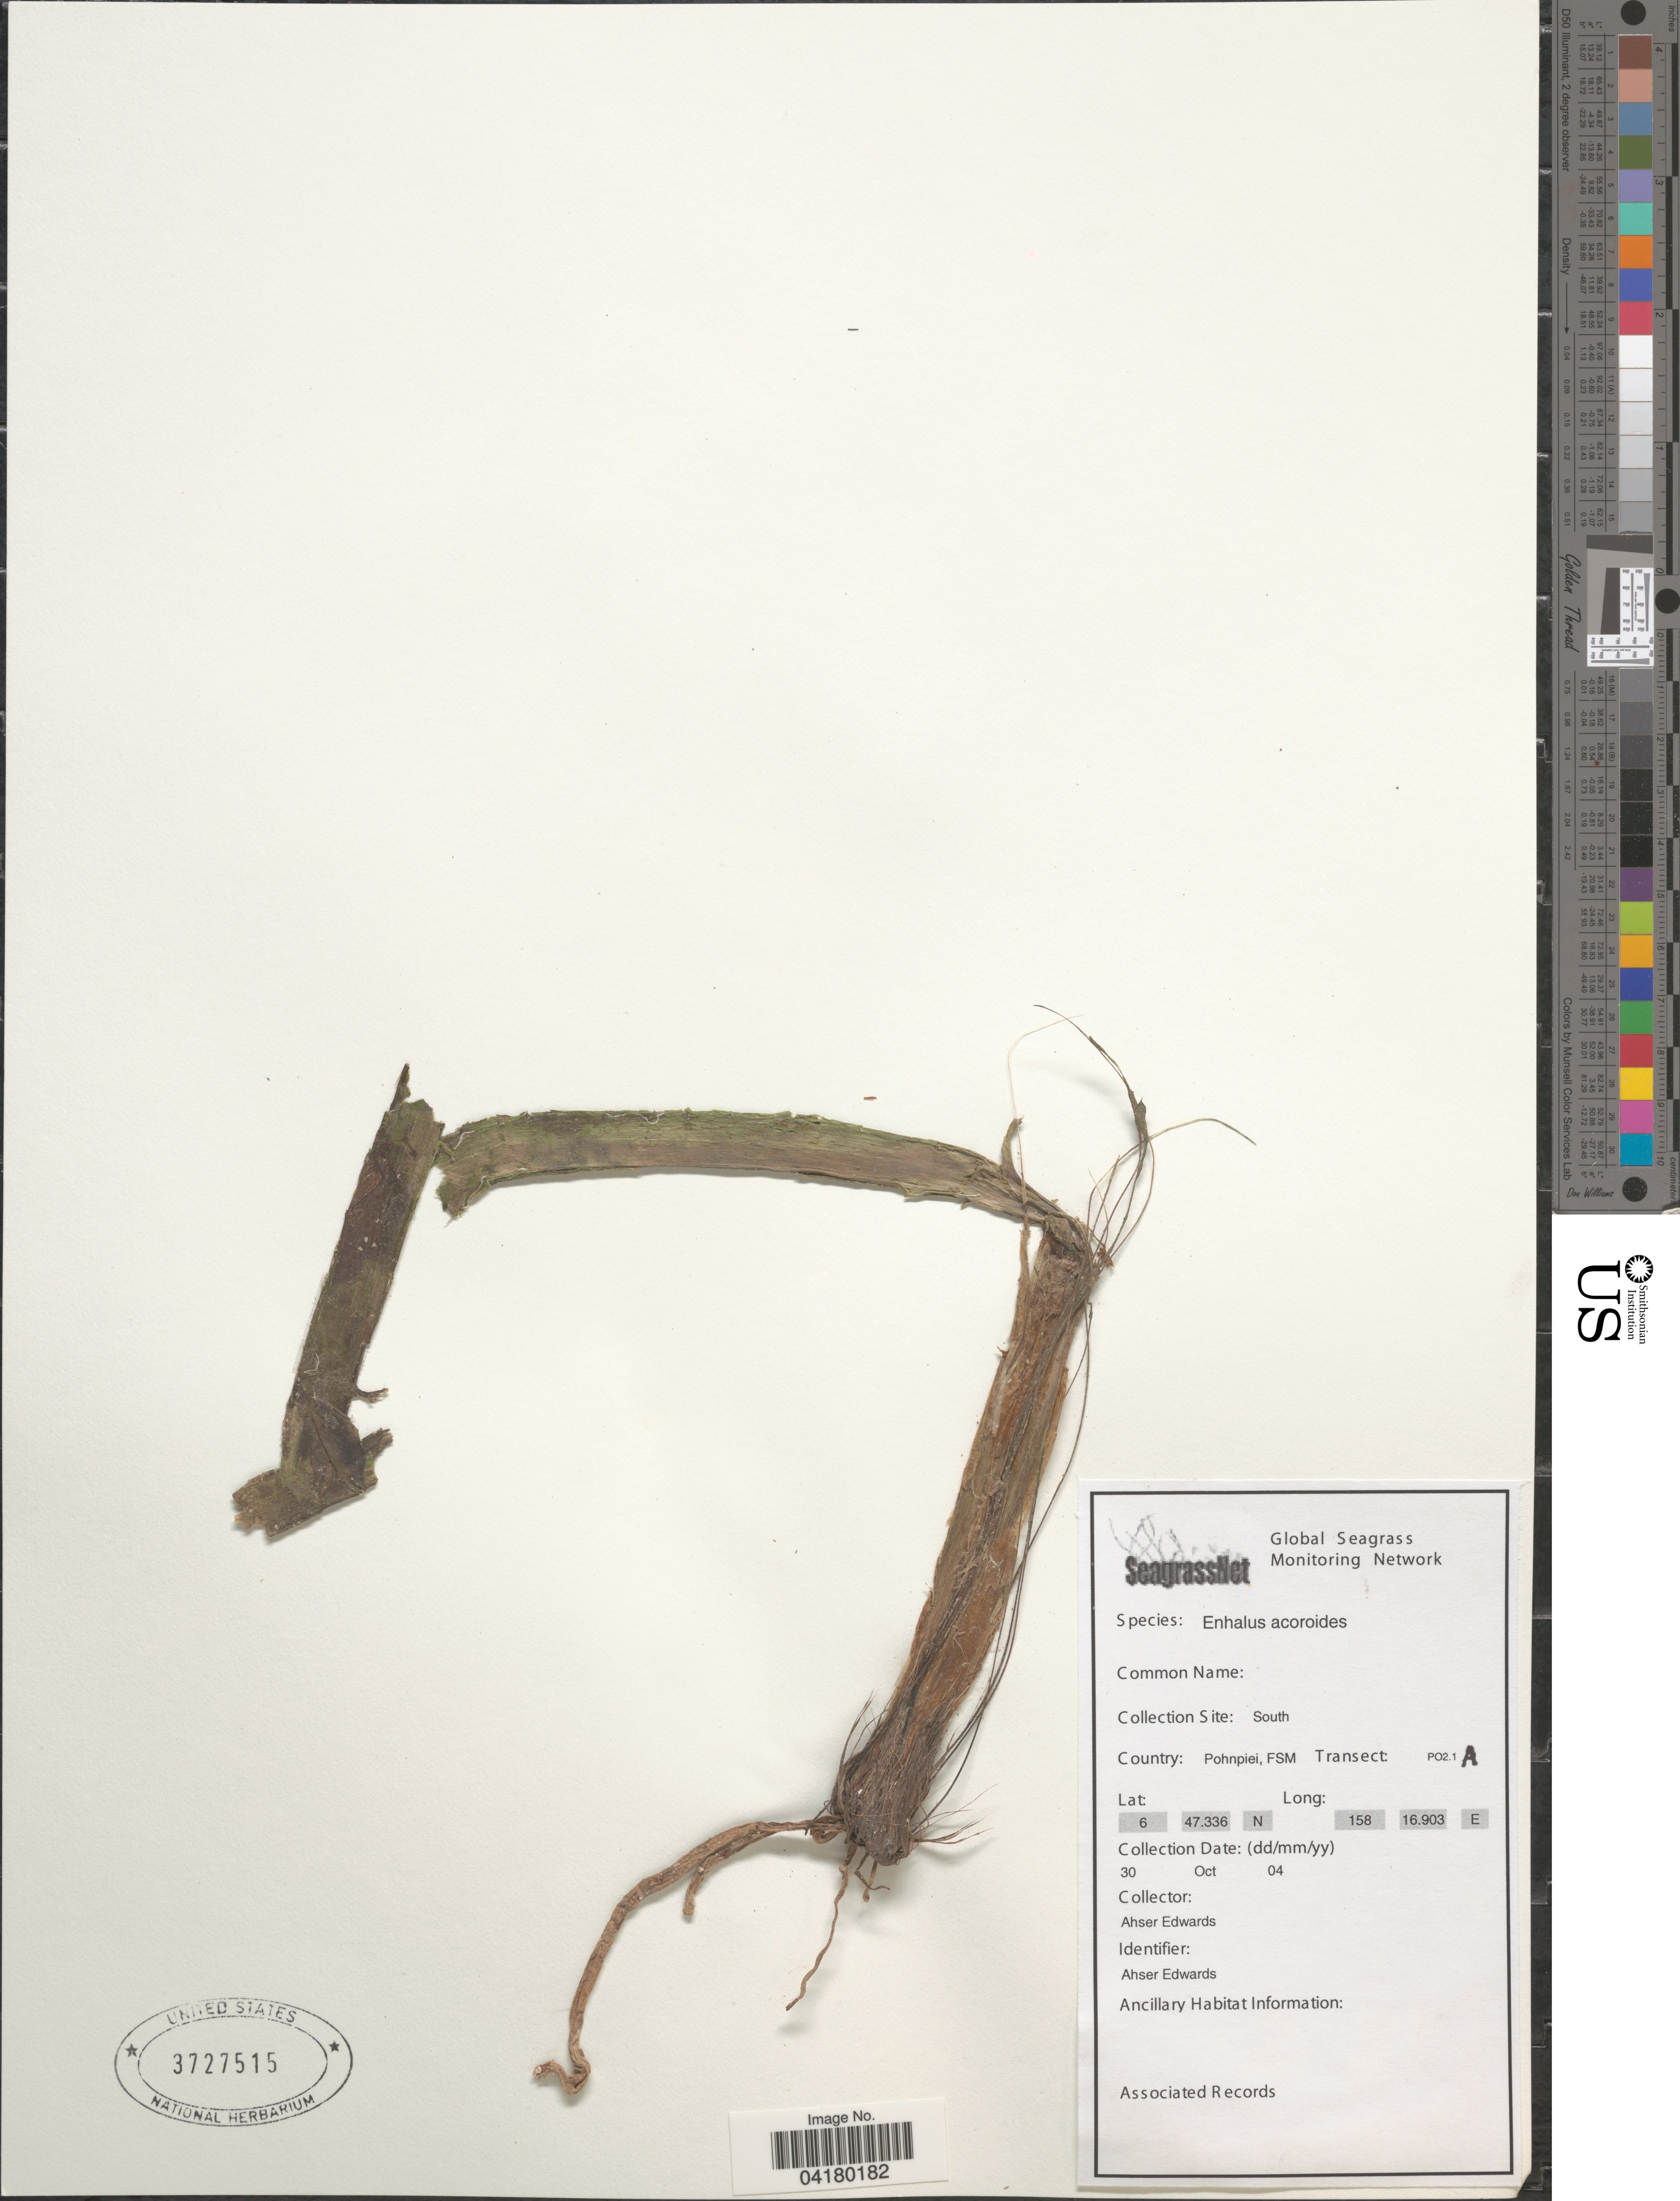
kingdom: Plantae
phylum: Tracheophyta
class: Liliopsida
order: Alismatales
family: Hydrocharitaceae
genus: Enhalus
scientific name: Enhalus acoroides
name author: (L. f.) Royle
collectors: A. Edwards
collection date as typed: Transcribed d/m/y: 30/10/4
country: Micronesia, Federated States of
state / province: Pohnpei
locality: Collection Site: South. Country: Pohnpiei, FSM. Transect: PO2.1A.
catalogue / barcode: US 3727515